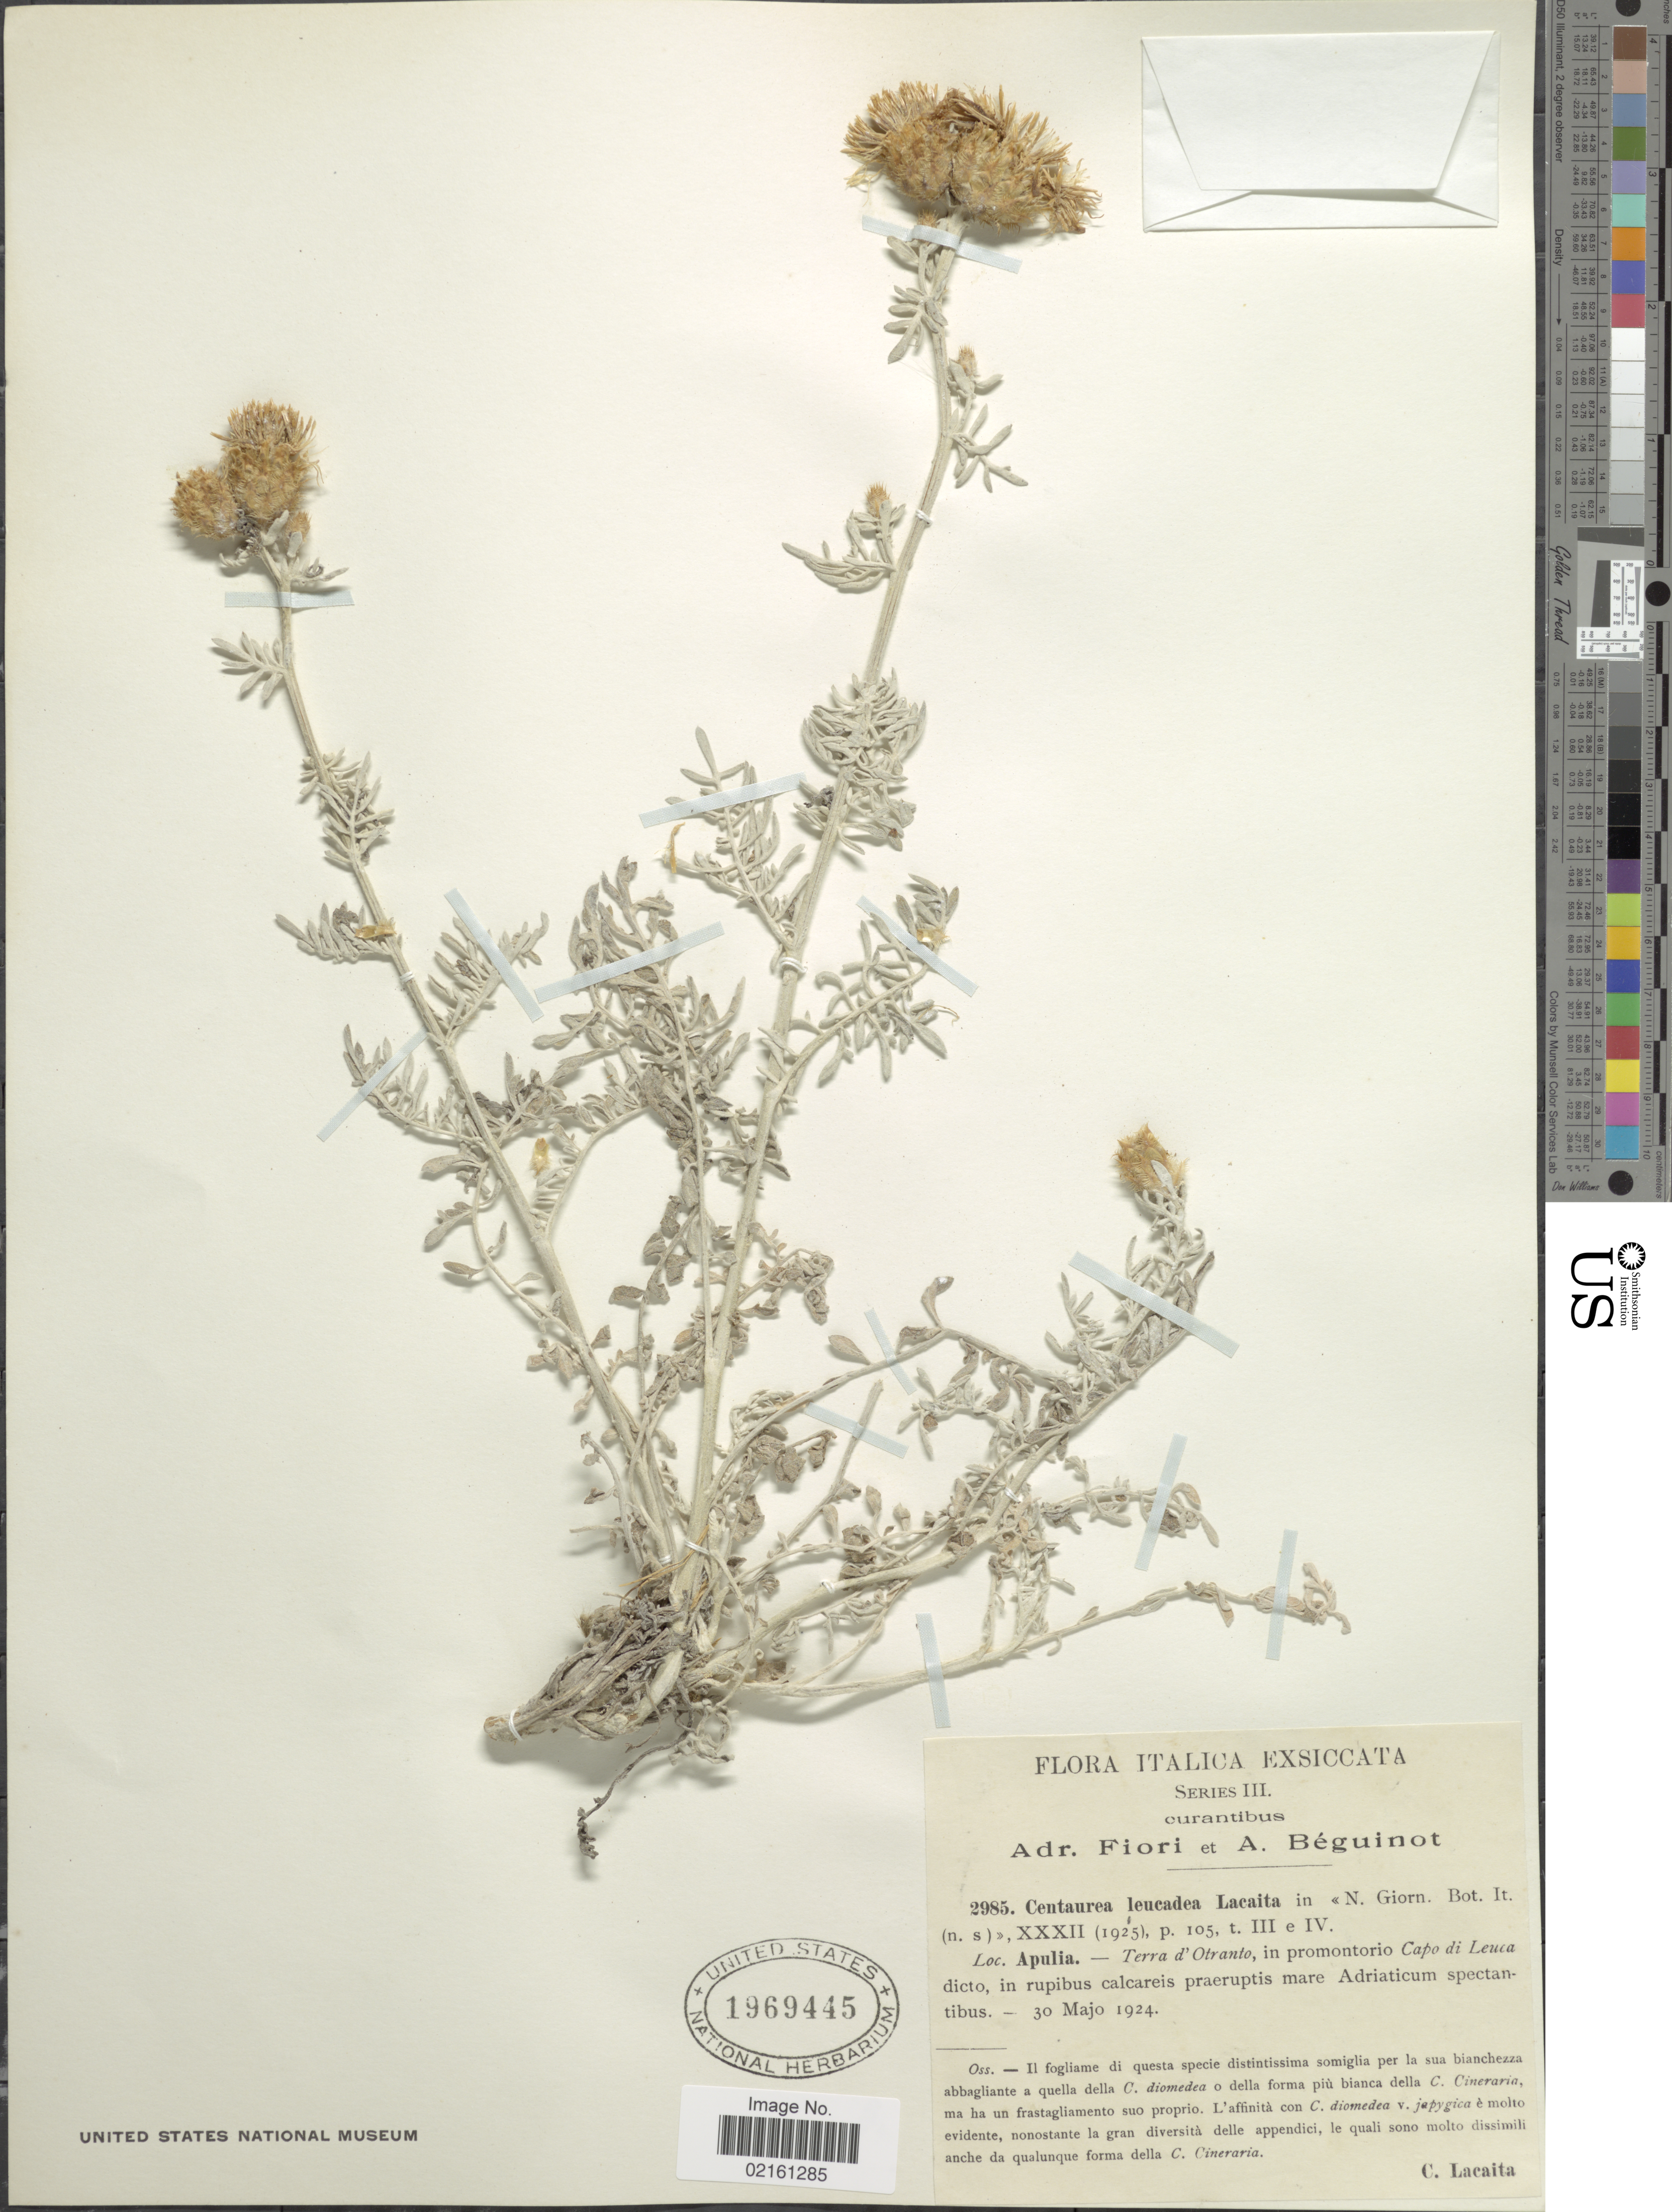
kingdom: Plantae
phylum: Tracheophyta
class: Magnoliopsida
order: Asterales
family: Asteraceae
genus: Centaurea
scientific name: Centaurea leucadea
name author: Lacaita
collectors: A. Fiori & A. Béguinot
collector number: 2985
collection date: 1924-05-30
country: Italy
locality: Apulia, Terra d'Otranto, Capo di Leuca dicto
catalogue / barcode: US 1969445